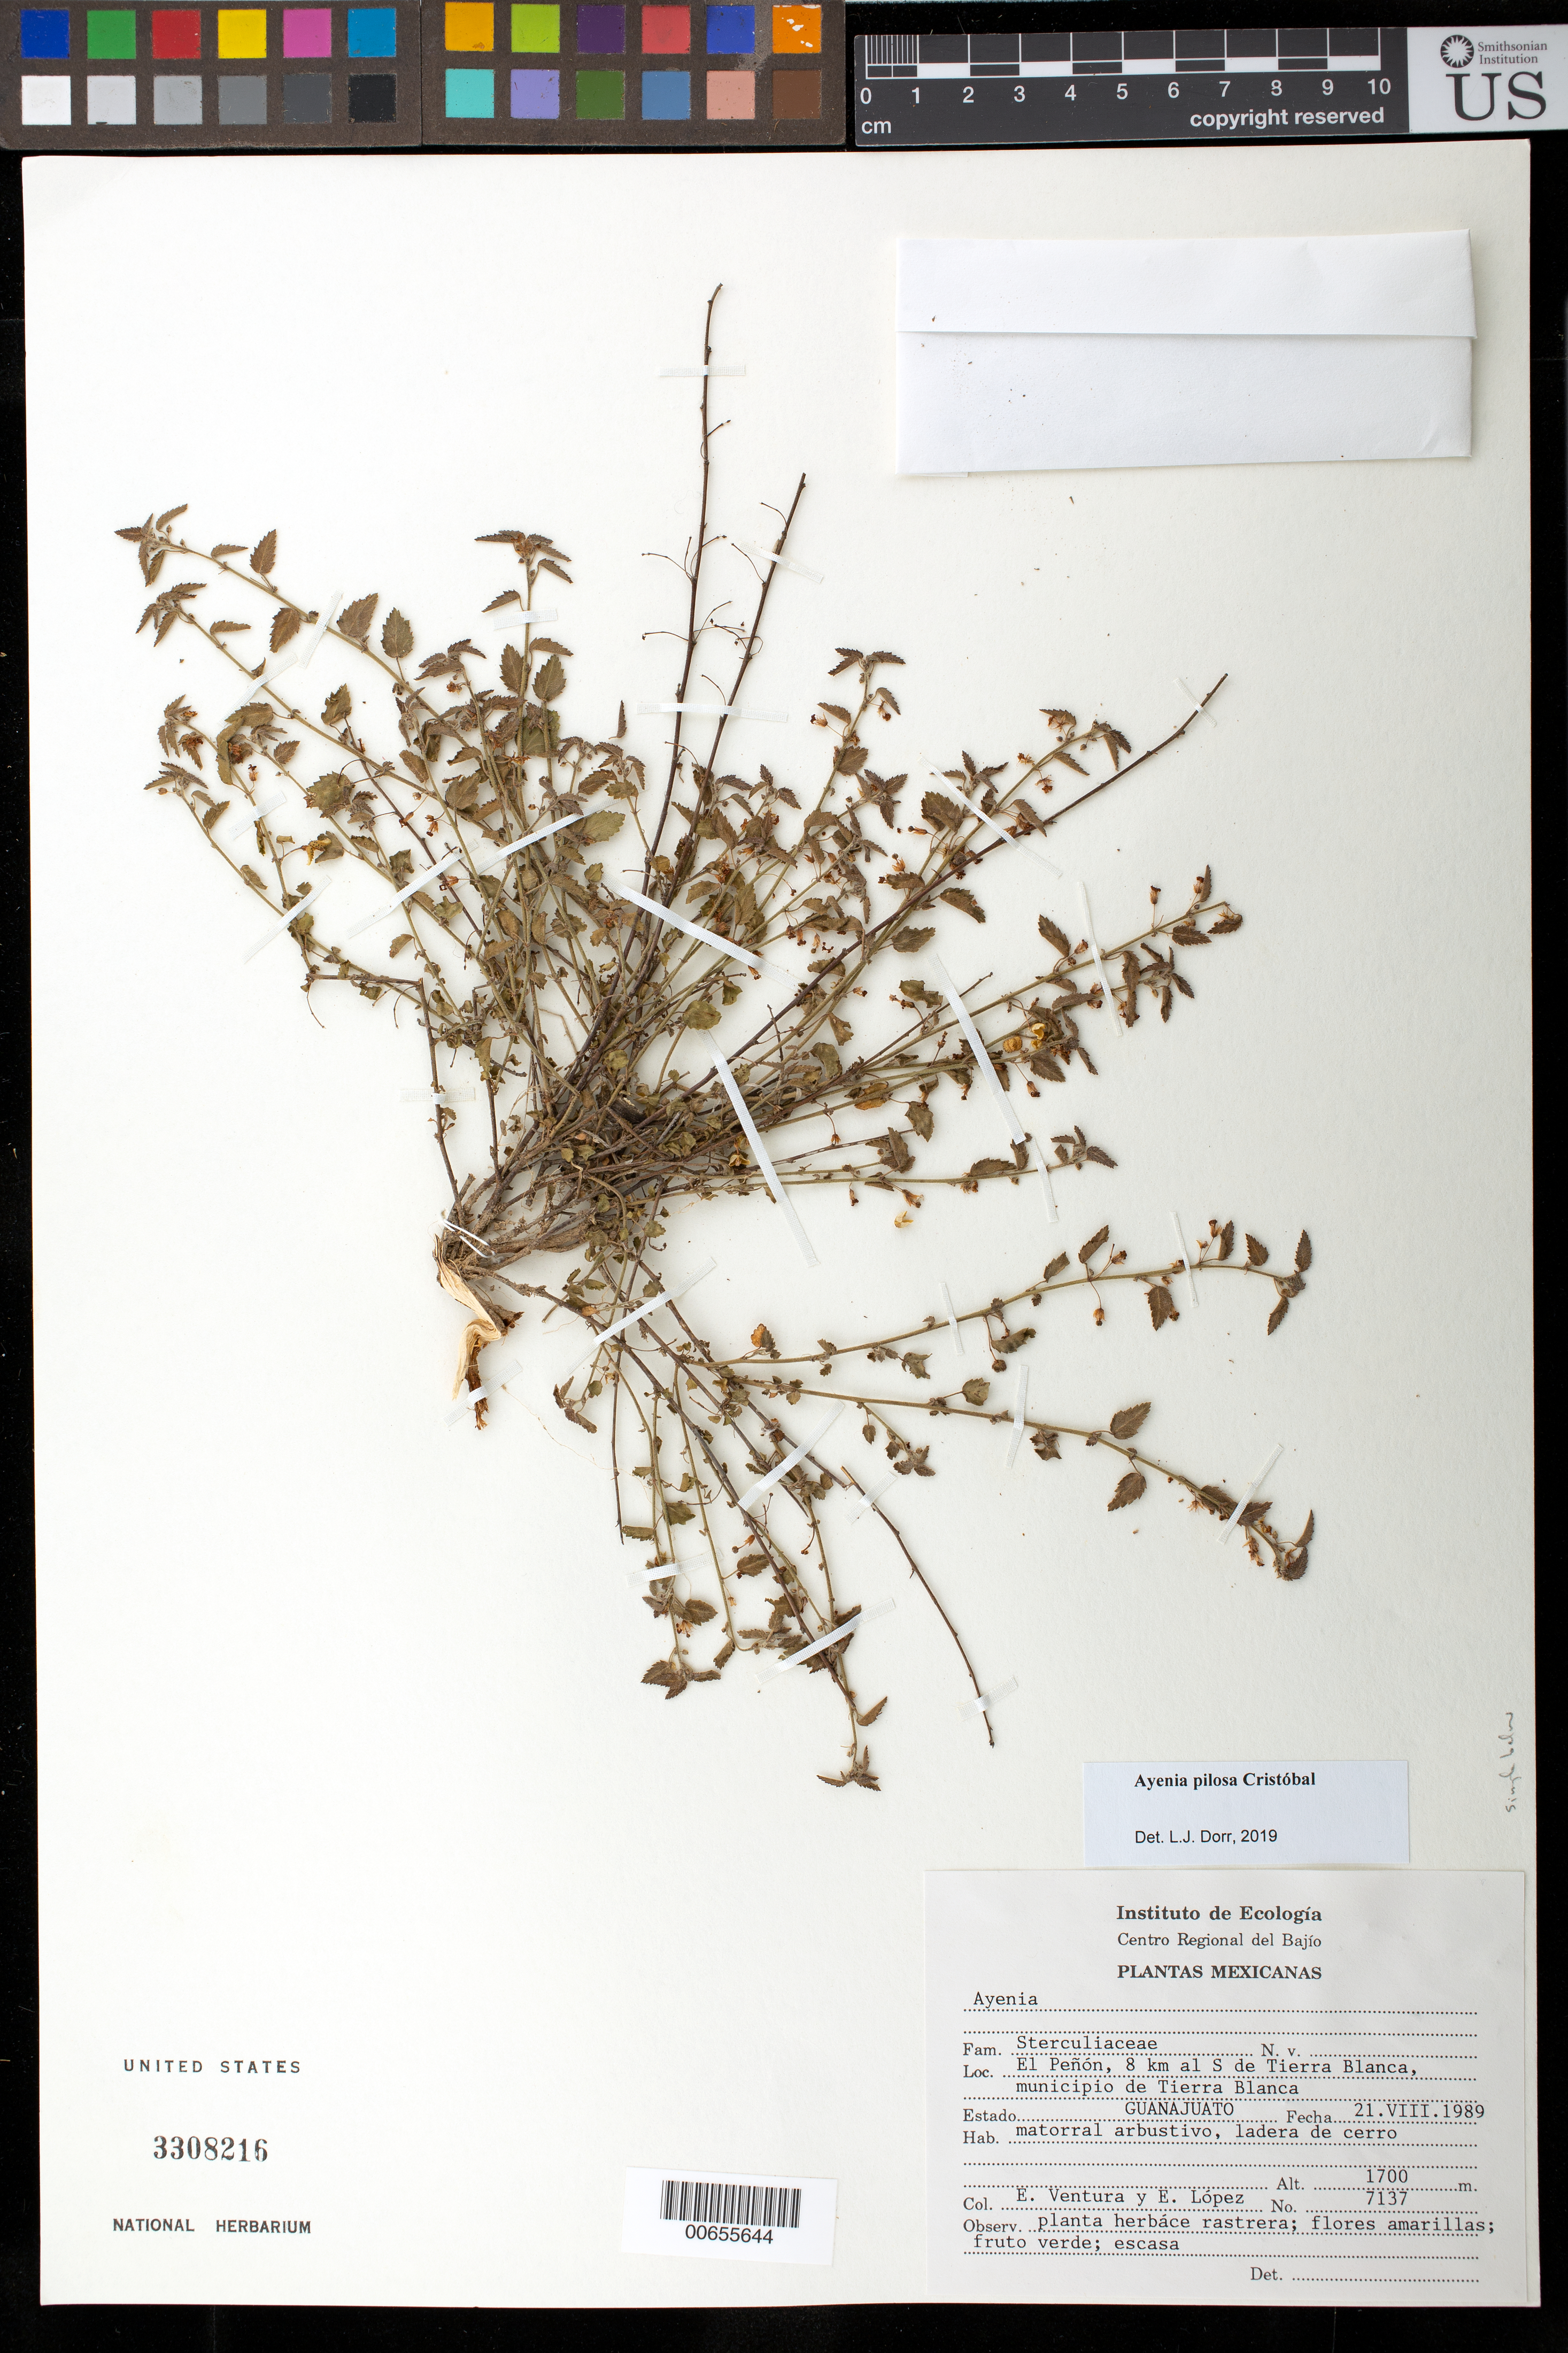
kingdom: Plantae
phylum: Tracheophyta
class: Magnoliopsida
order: Malvales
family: Malvaceae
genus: Ayenia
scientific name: Ayenia pilosa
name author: Cristóbal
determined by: Dorr, L. J., (BOT), Smithsonian Institution - National Museum of Natural History (UNITED STATES)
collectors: E. Ventura & E. López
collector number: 7137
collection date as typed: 21 Aug 1989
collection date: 1989-08-21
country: Mexico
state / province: Guanajuato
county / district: Tierra Blanca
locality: El Peñón, 8 km al S de Tierra Blanca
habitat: Matorral arbustivo, ladera de cerro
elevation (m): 1700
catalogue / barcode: US 3308216